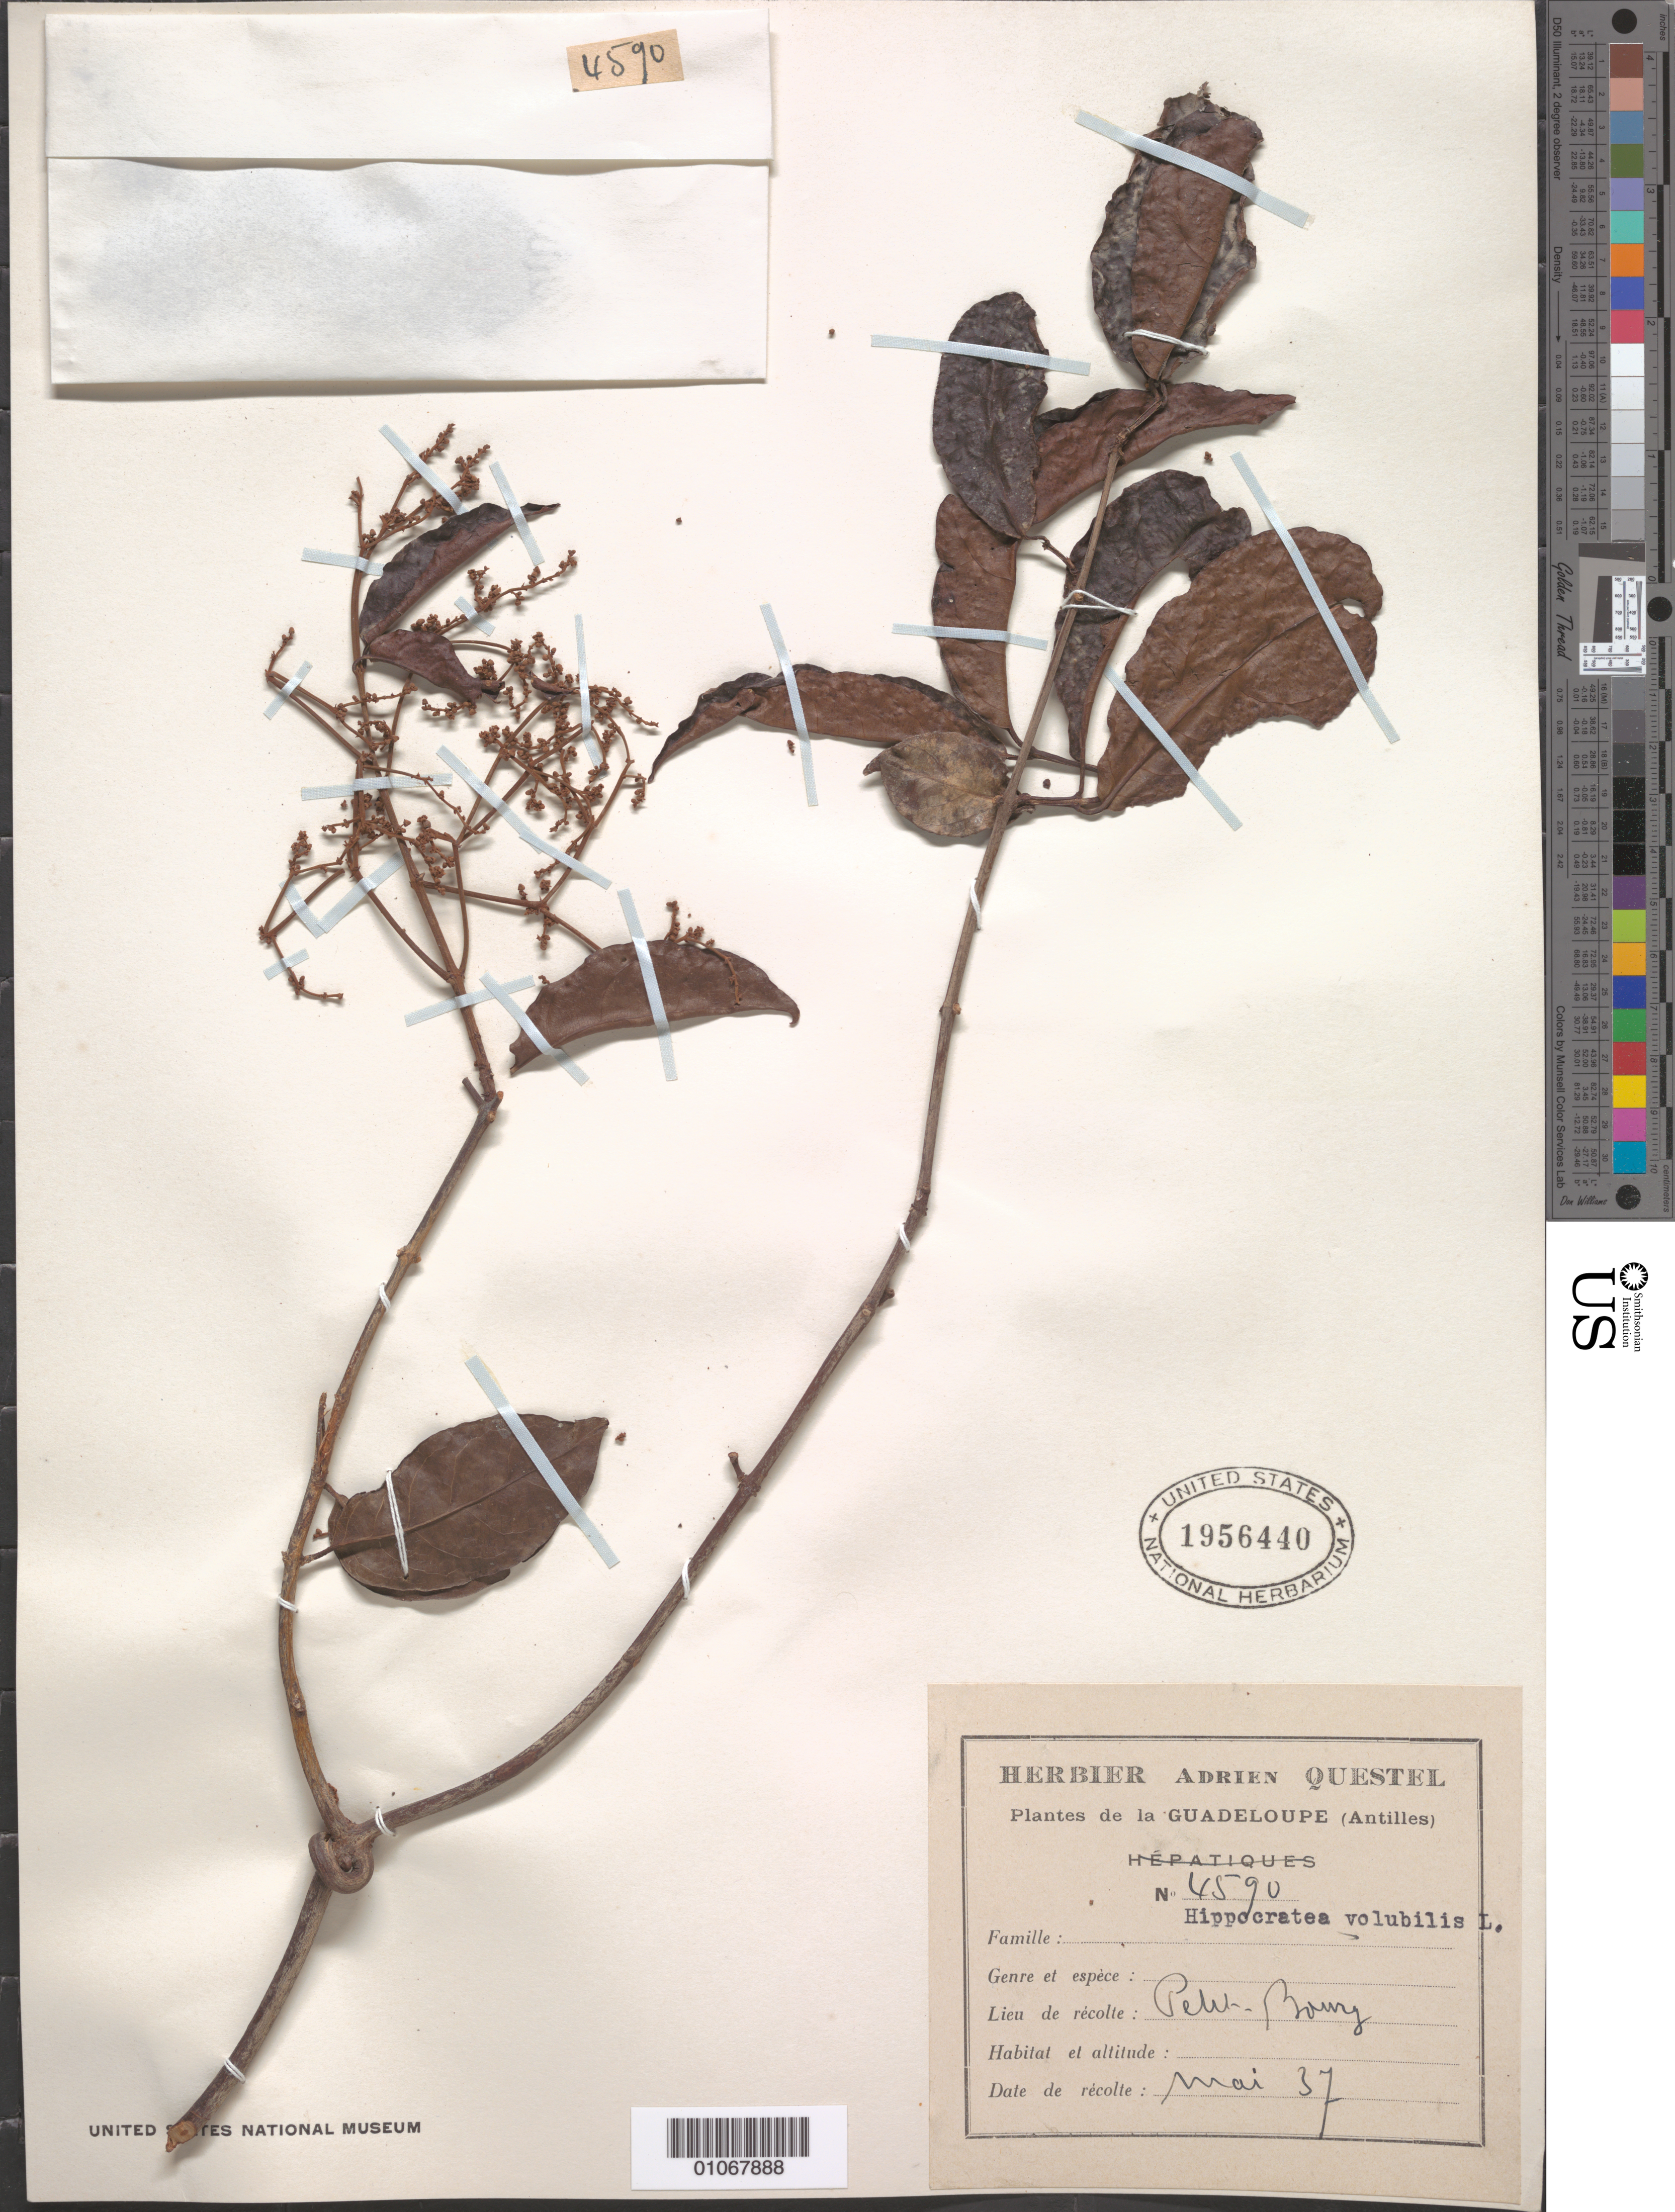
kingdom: Plantae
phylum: Tracheophyta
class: Magnoliopsida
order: Celastrales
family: Celastraceae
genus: Hippocratea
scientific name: Hippocratea volubilis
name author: L.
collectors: A. Questel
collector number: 4590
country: Guadeloupe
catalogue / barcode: US 1956440